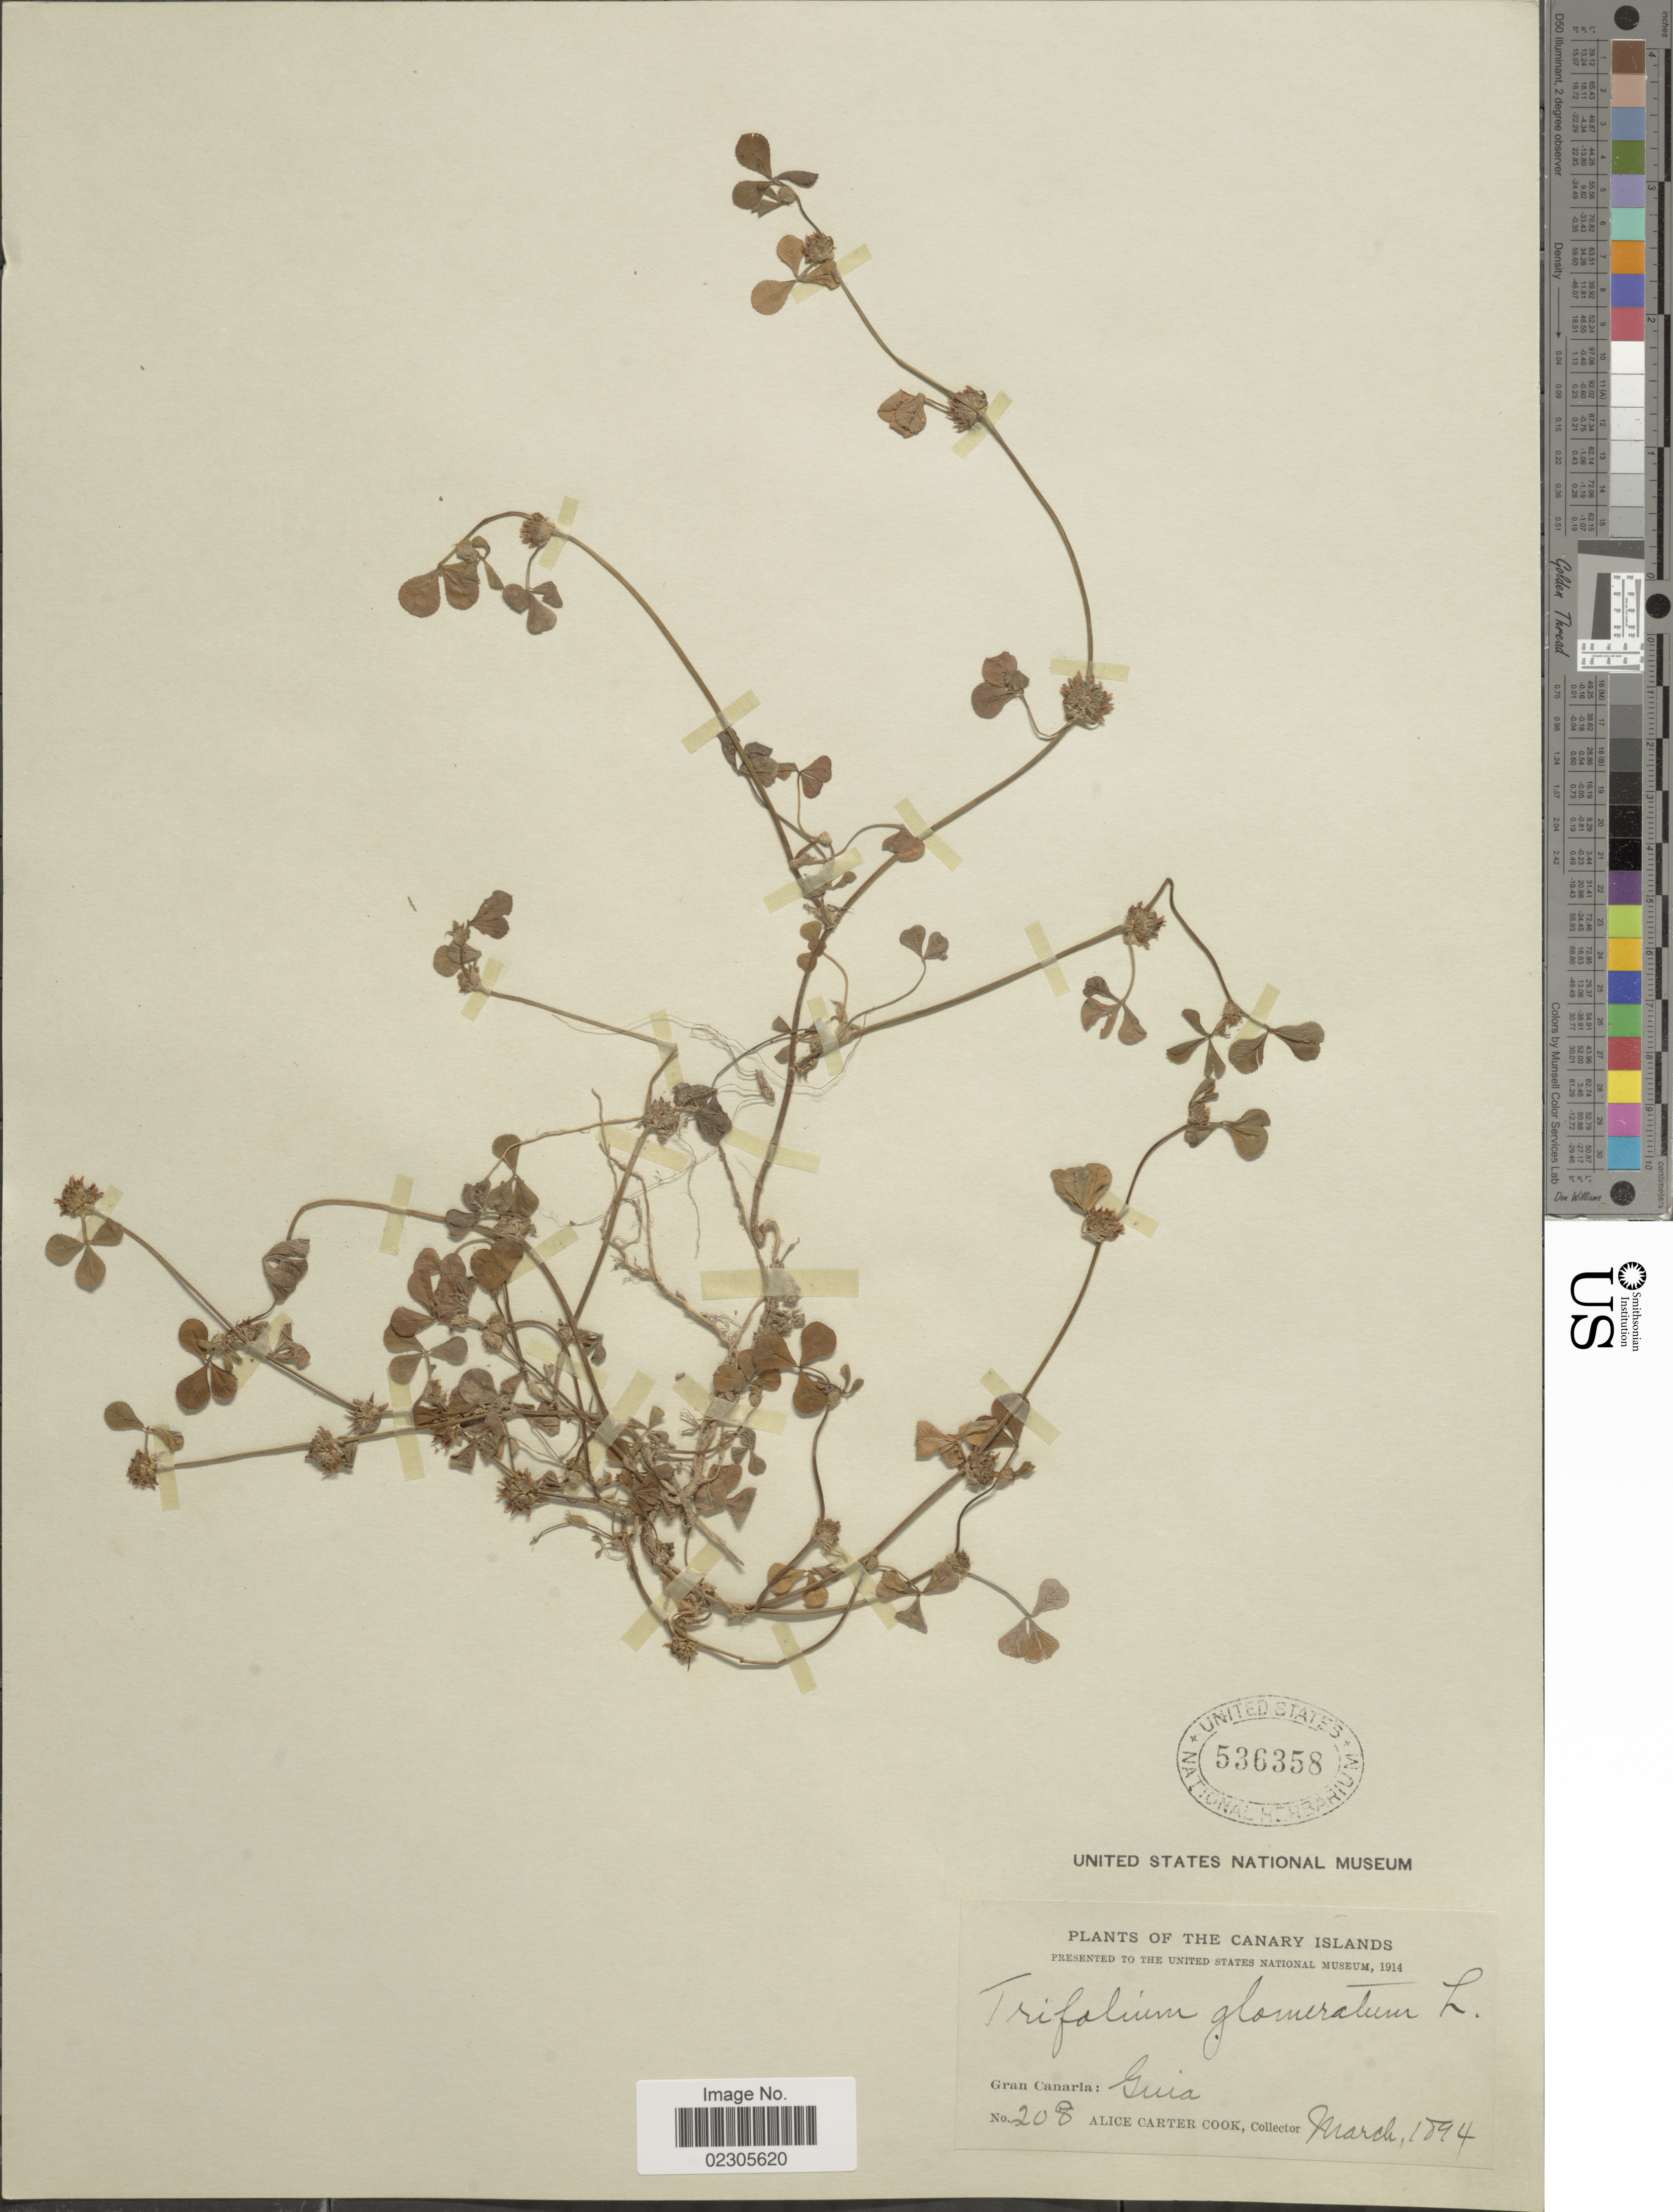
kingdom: Plantae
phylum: Tracheophyta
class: Magnoliopsida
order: Fabales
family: Fabaceae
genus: Trifolium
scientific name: Trifolium glomeratum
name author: L.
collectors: Alice C. Cook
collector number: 208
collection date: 1894-03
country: Spain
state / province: Canarias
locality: Canary Islands, Gran Canaria: Guia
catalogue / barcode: US 536358